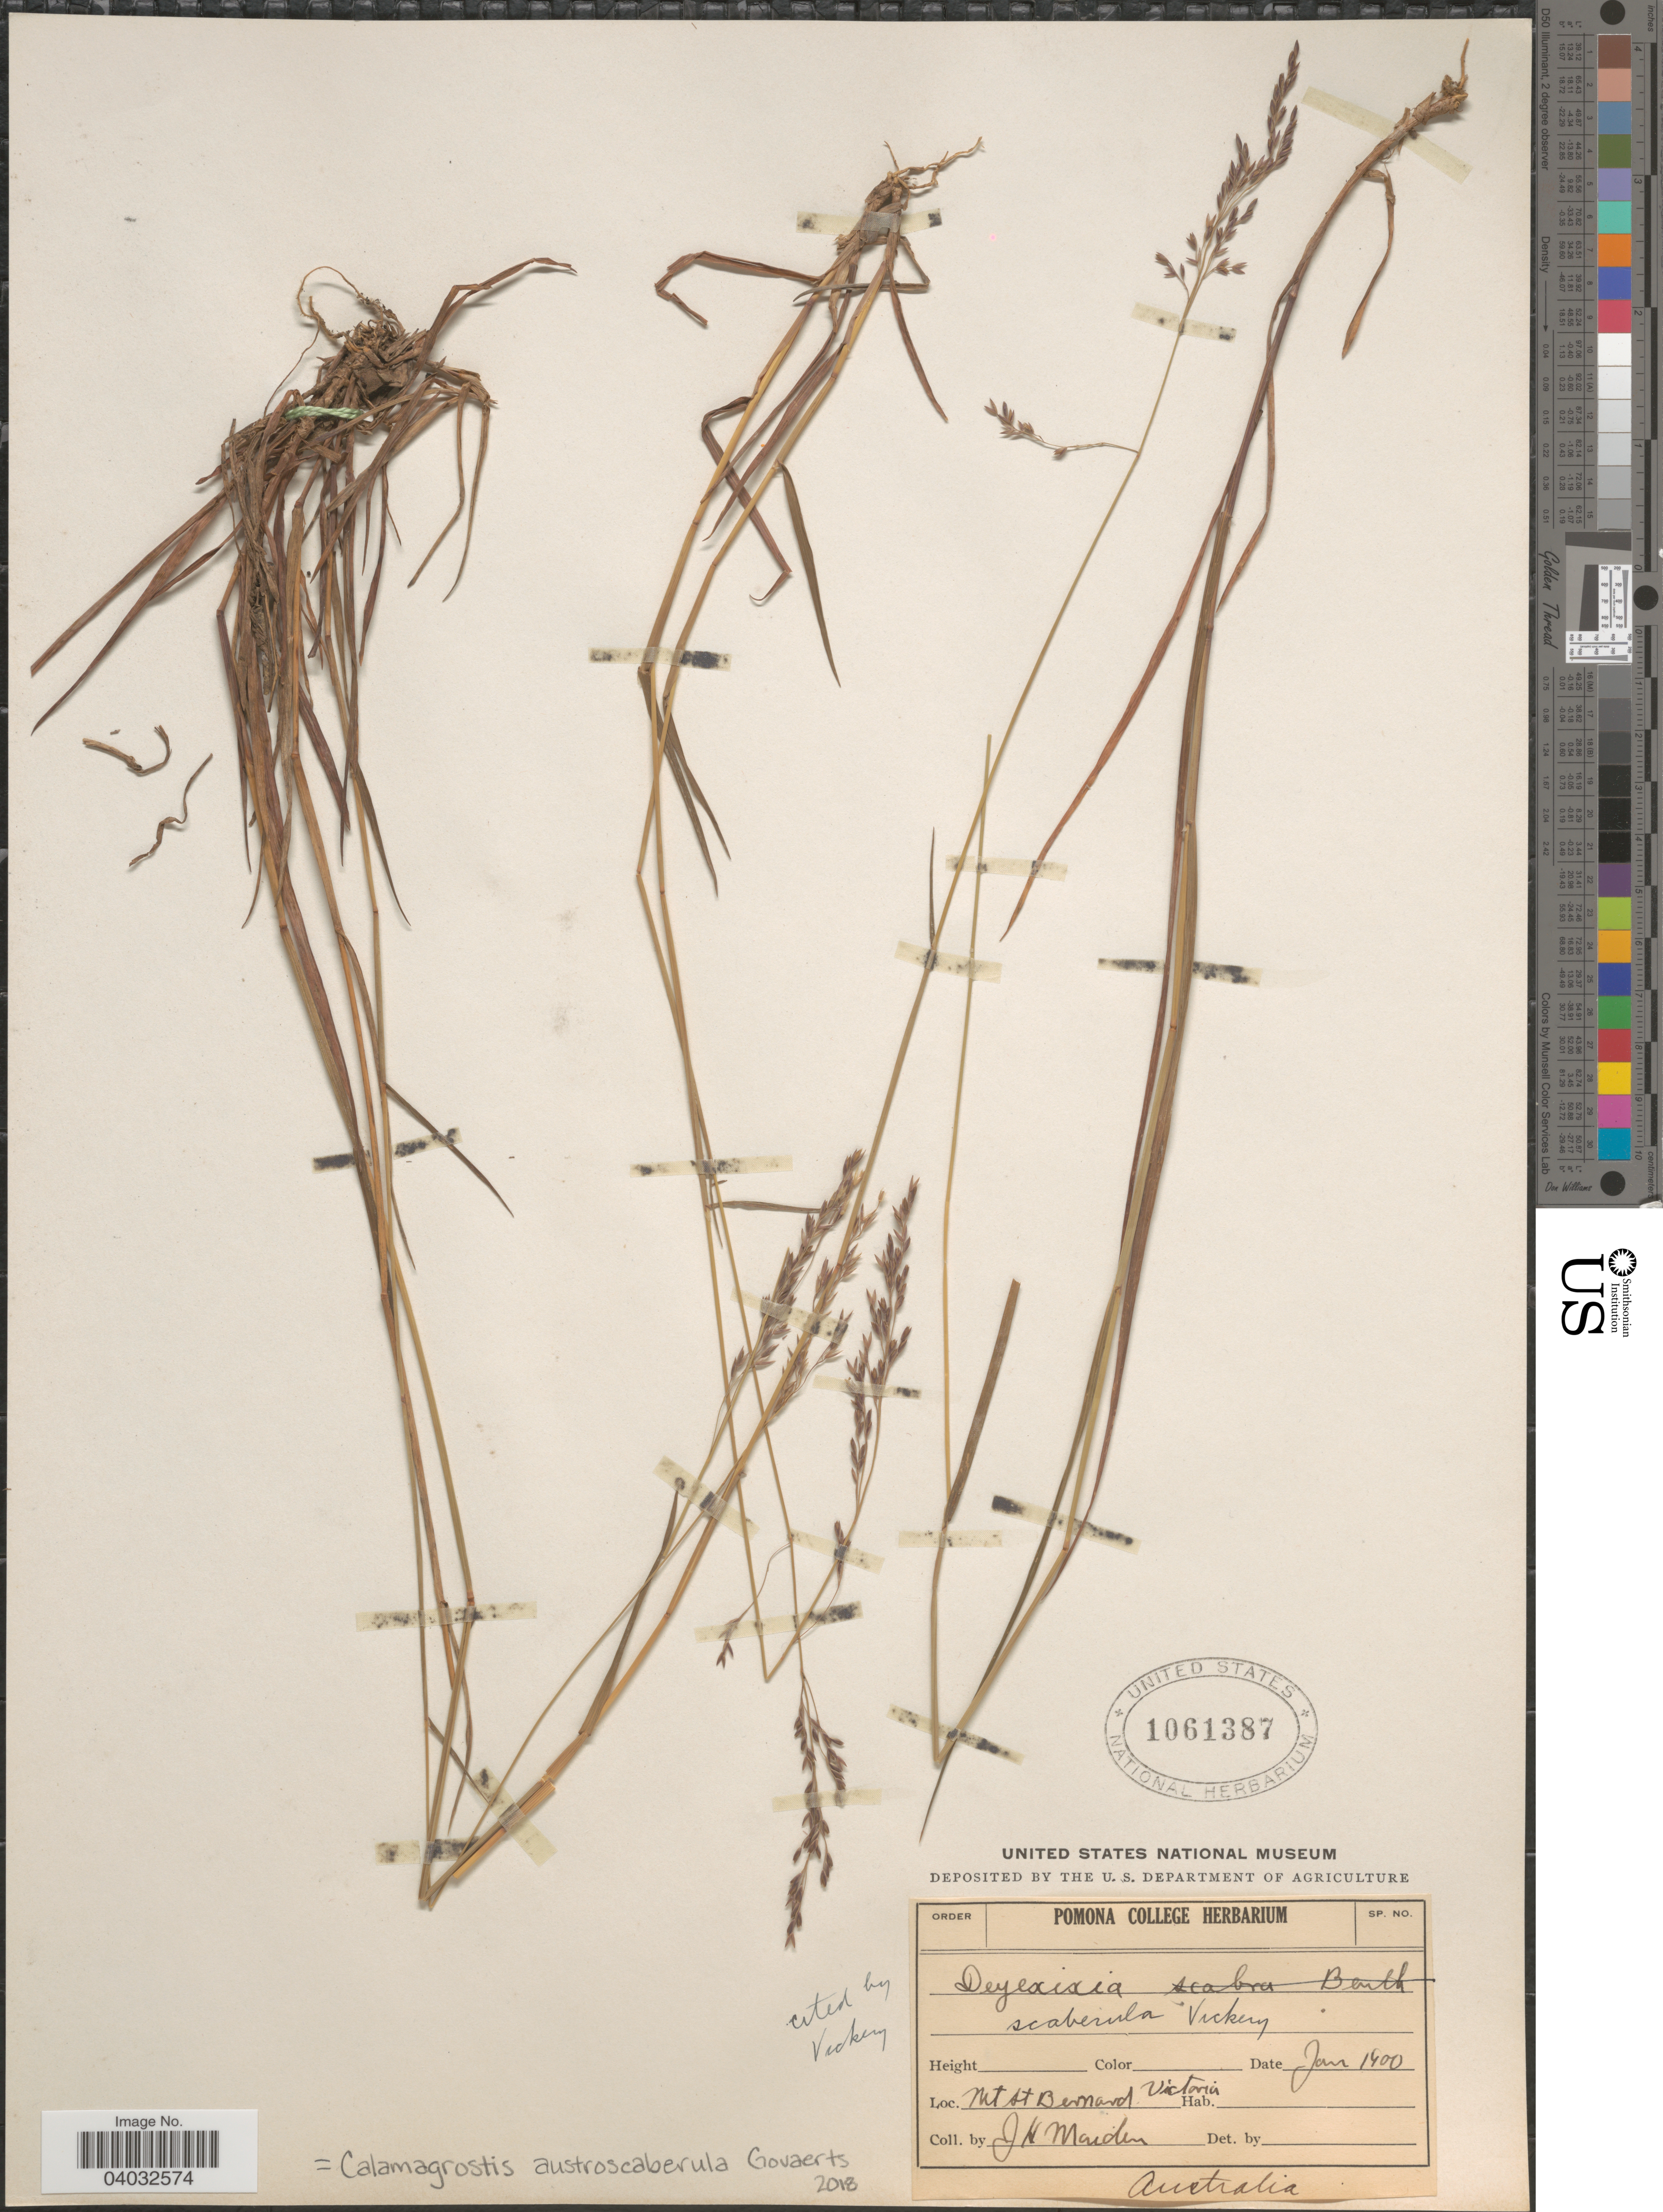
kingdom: Plantae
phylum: Tracheophyta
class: Liliopsida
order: Poales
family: Poaceae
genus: Calamagrostis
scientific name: Calamagrostis austroscaberula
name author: Govaerts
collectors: J. Maiden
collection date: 1900-01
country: Australia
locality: Mt St Bernard. Victoria.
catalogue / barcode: US 1061387